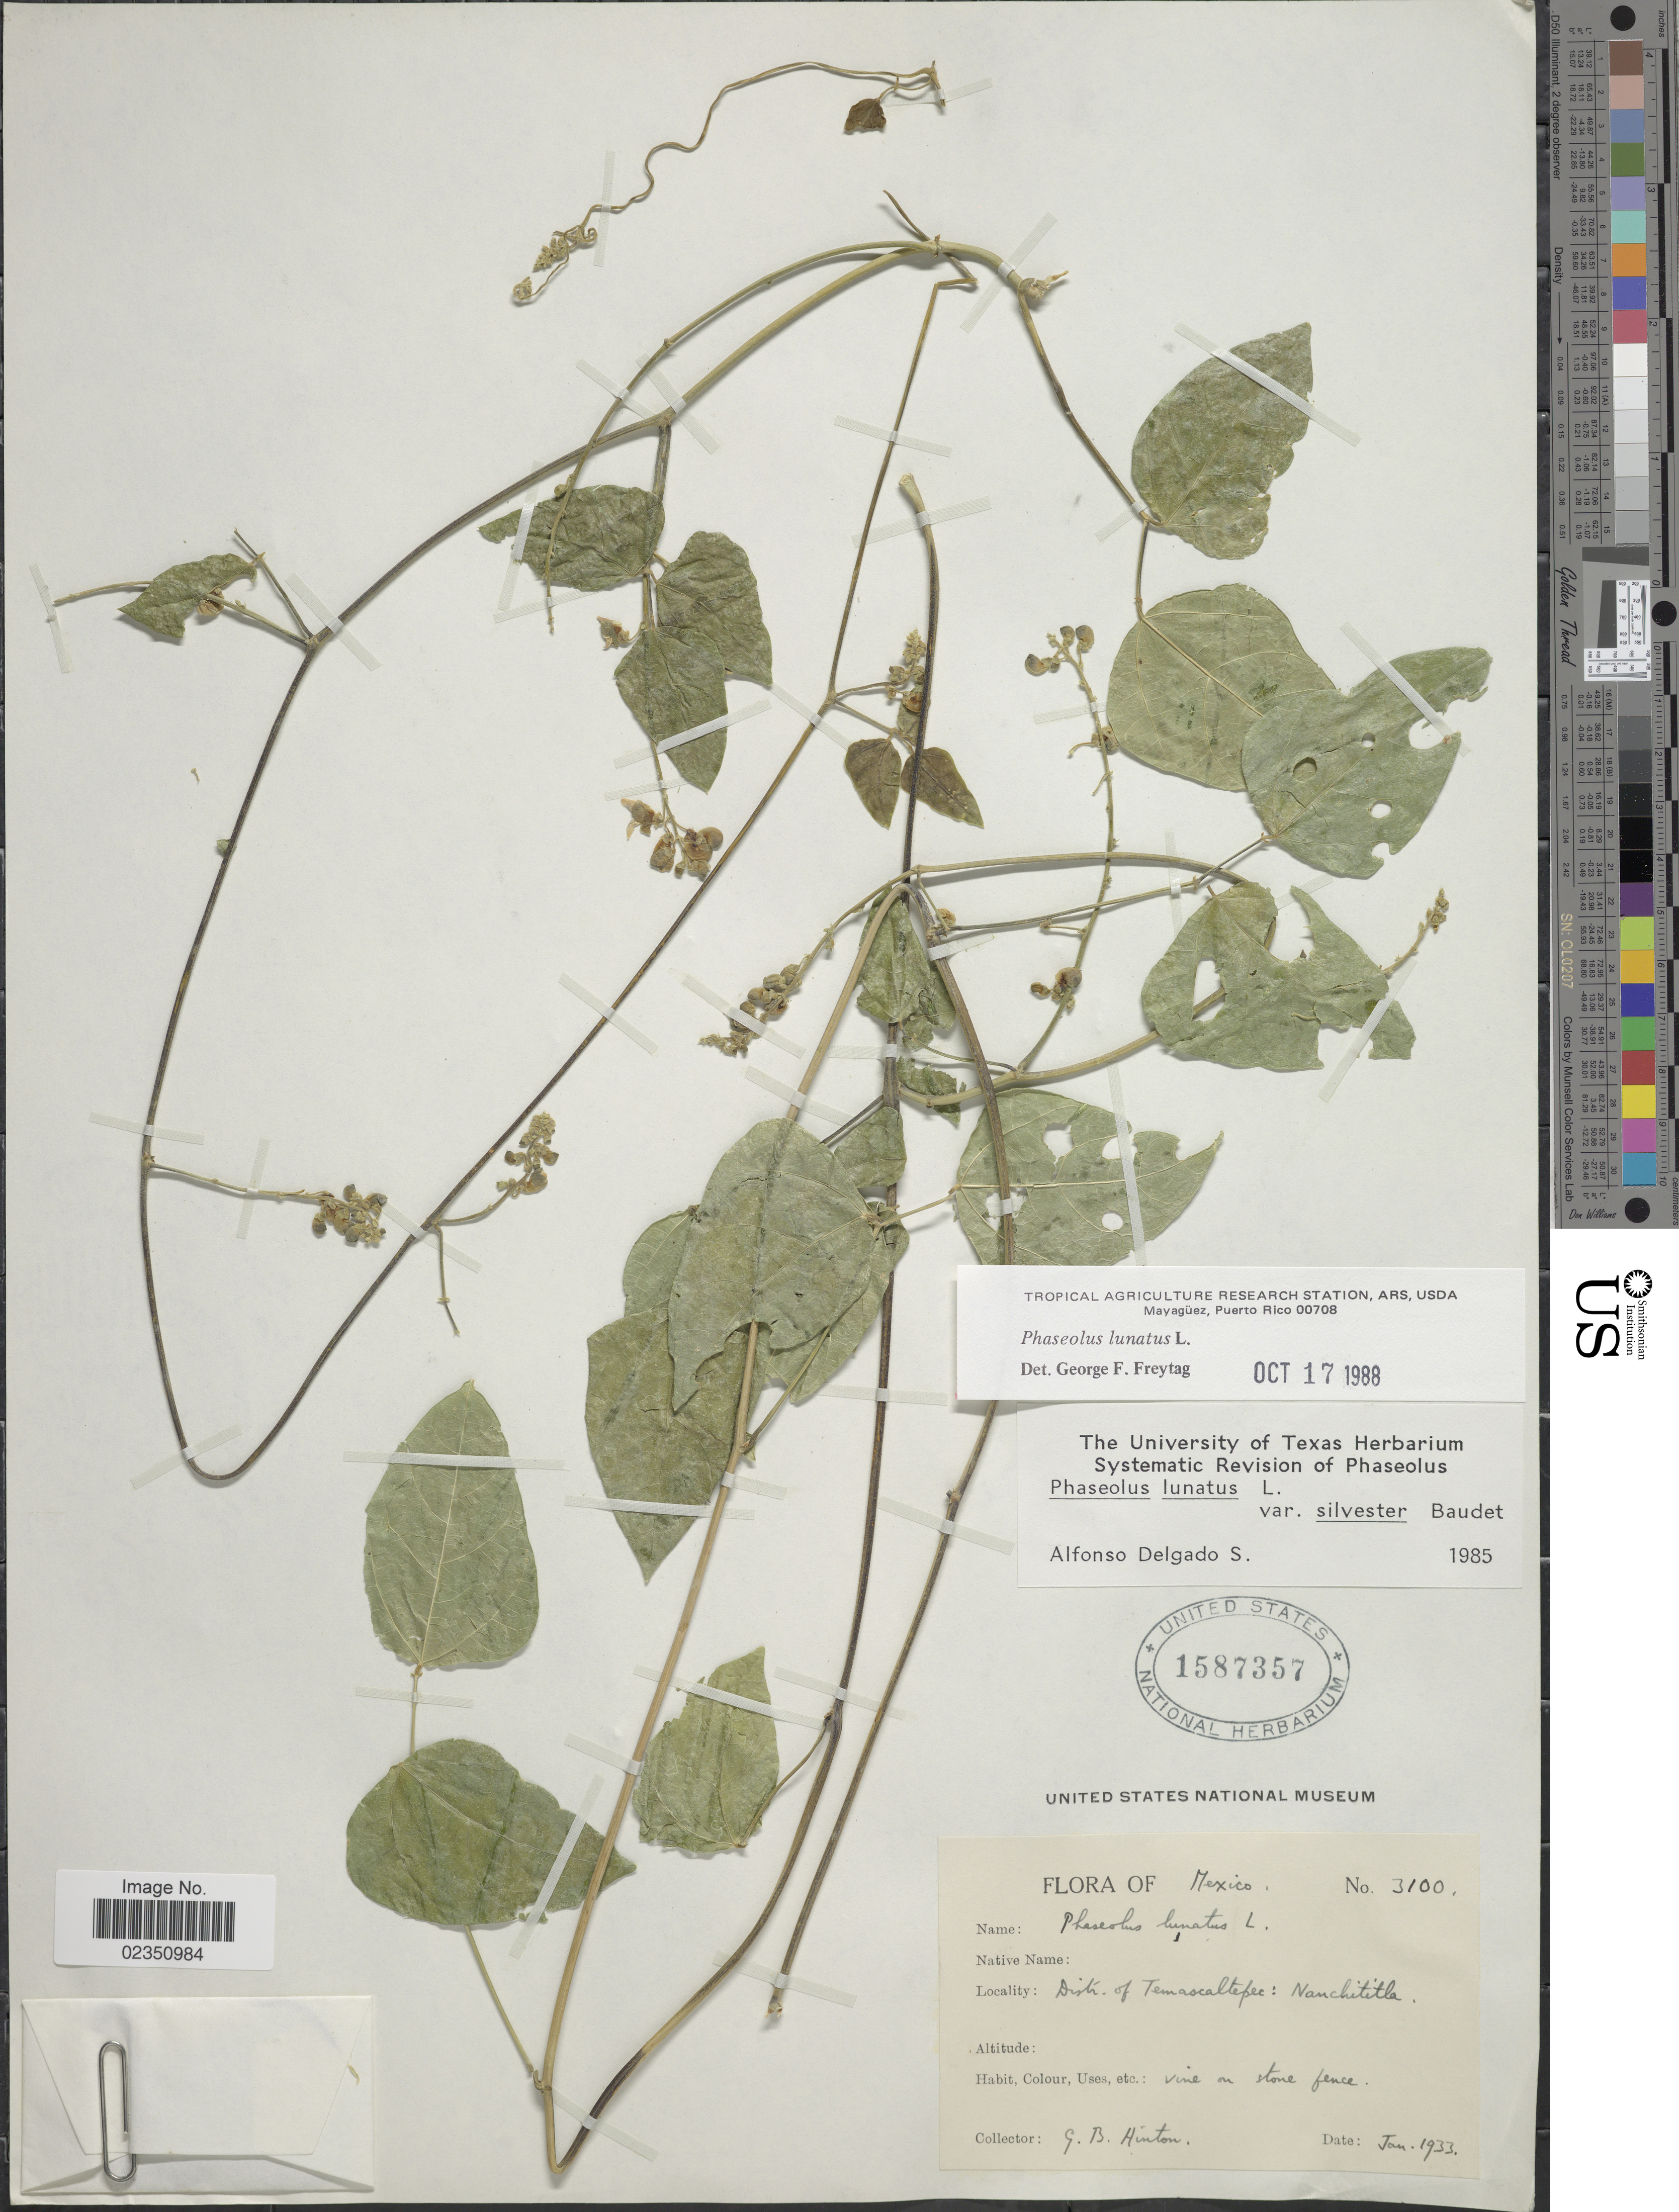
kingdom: Plantae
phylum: Tracheophyta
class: Magnoliopsida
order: Fabales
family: Fabaceae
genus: Phaseolus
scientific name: Phaseolus lunatus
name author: L.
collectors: G. B. Hinton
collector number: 3100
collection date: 1933-01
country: Mexico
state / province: México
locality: Distr. of Temascaltepec: Nanchititla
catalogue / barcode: US 1587357